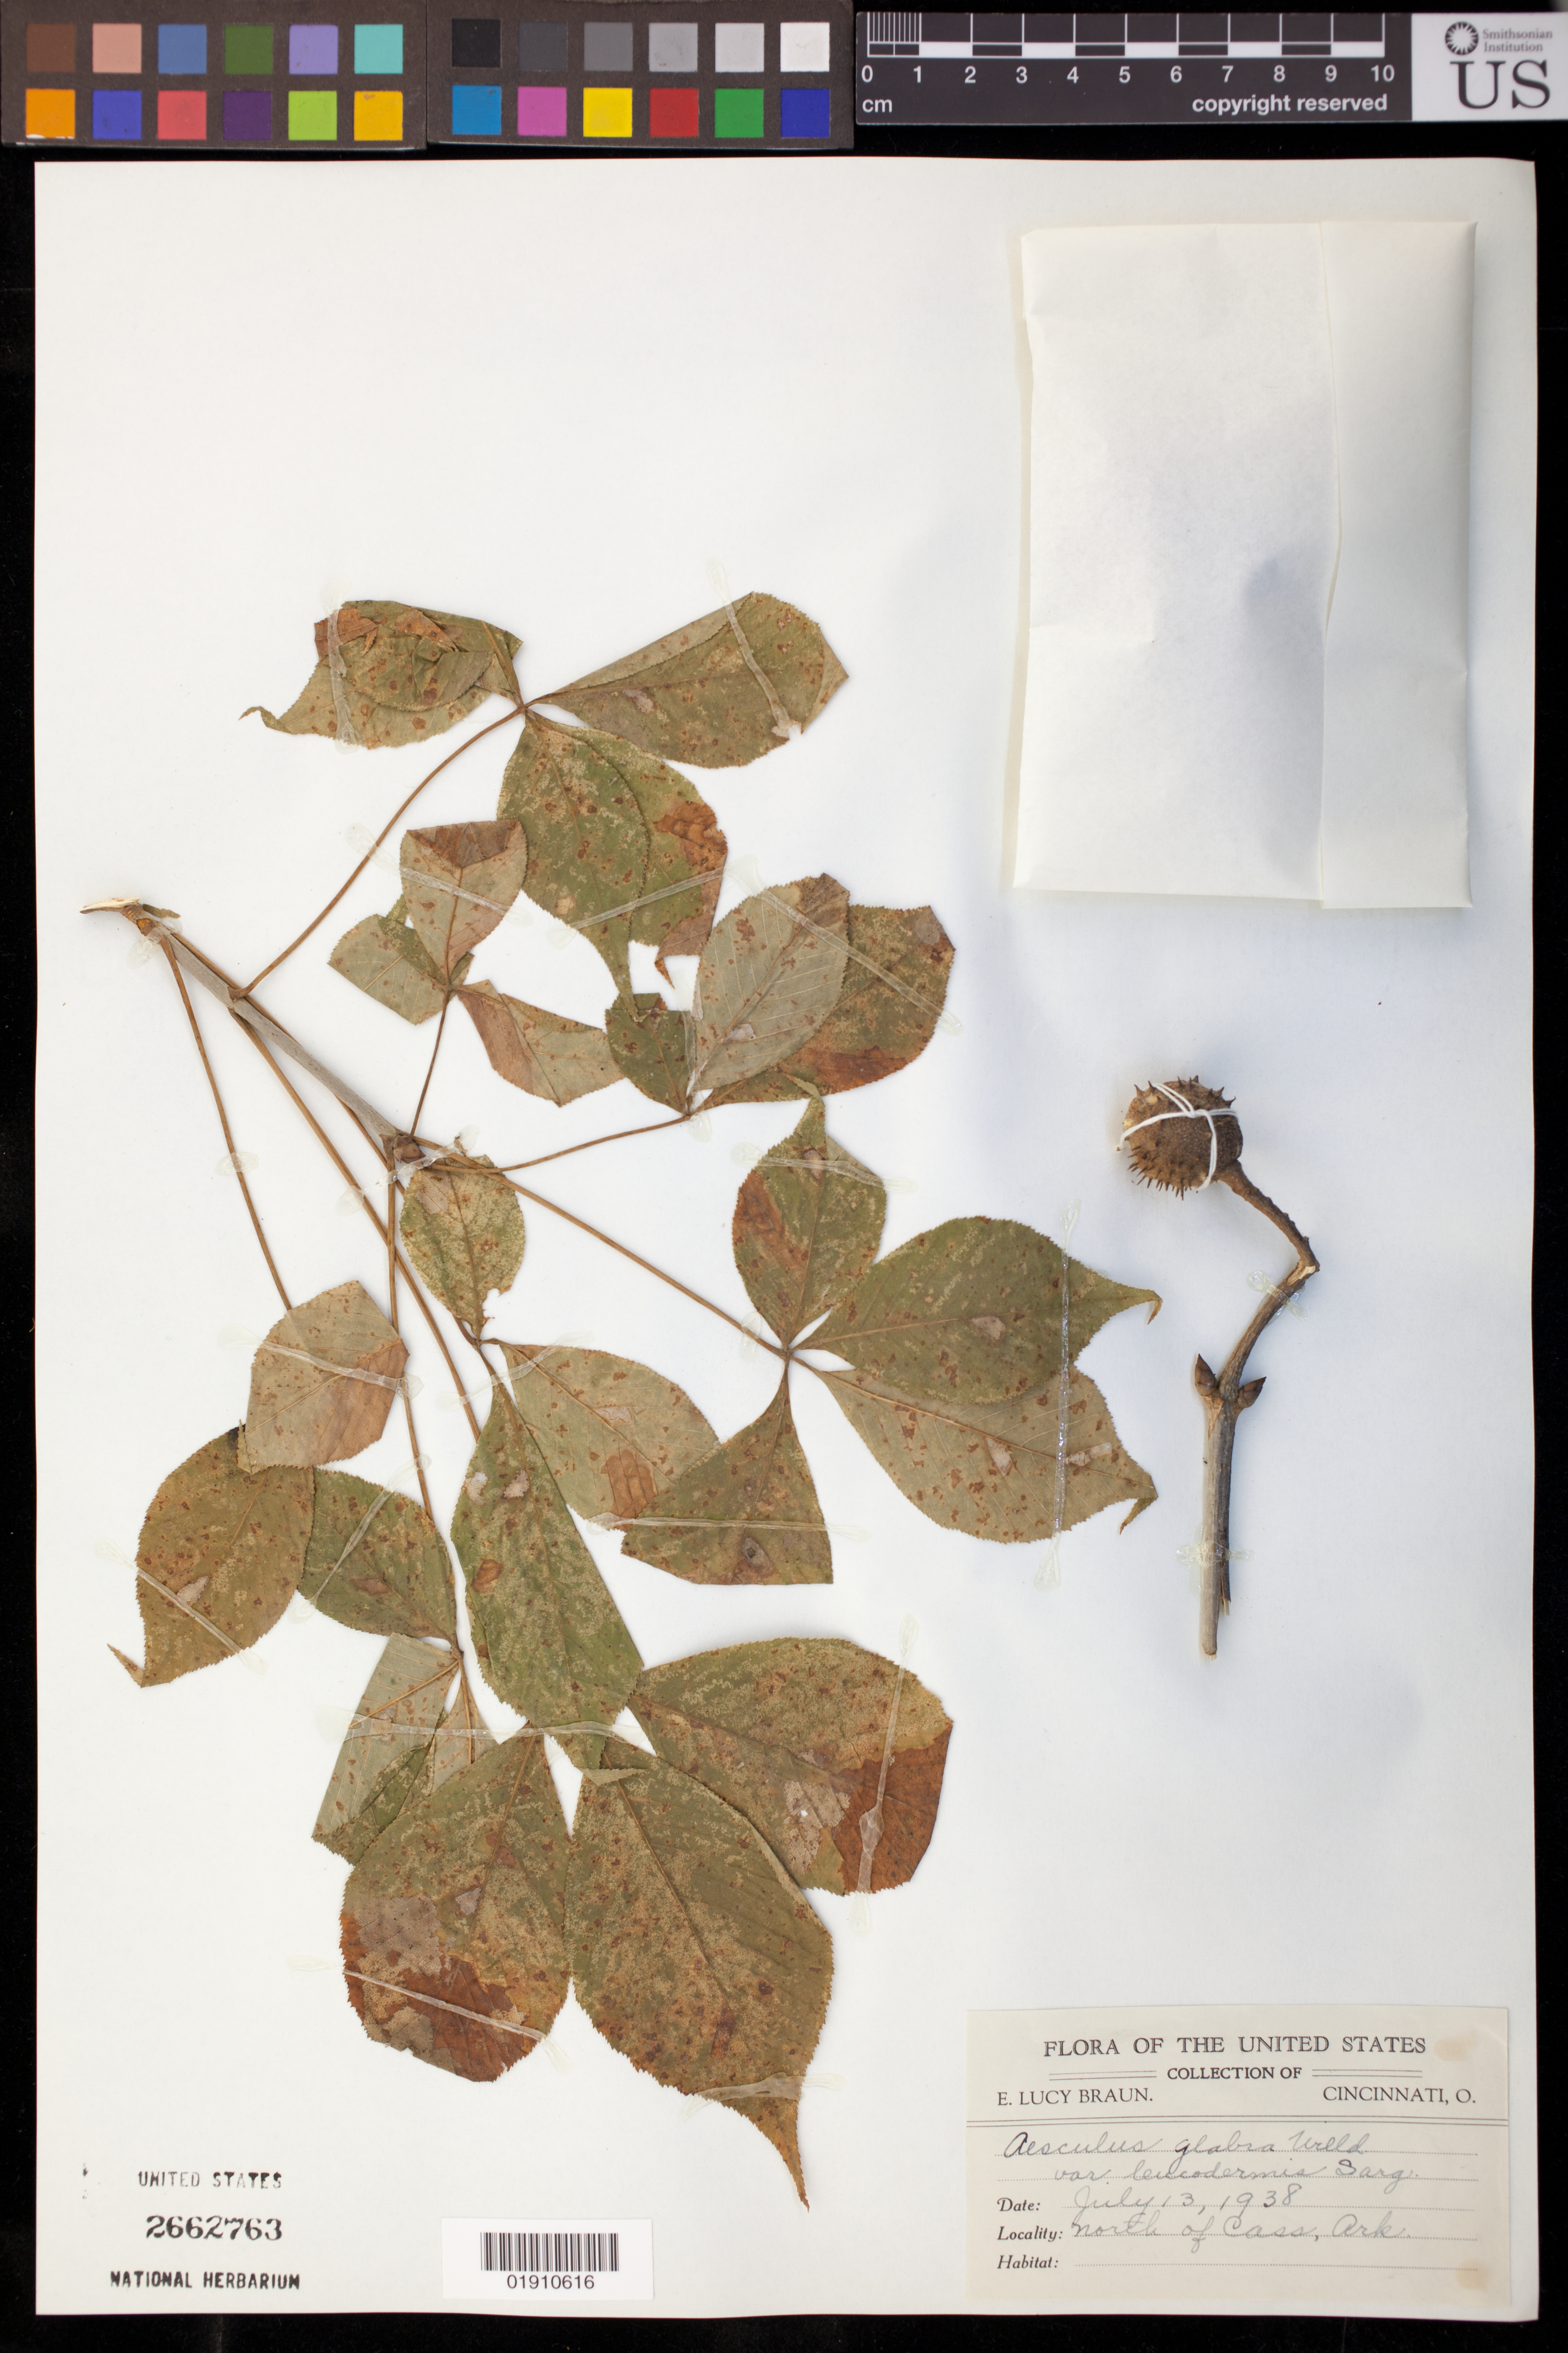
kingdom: Plantae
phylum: Tracheophyta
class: Magnoliopsida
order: Sapindales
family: Sapindaceae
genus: Aesculus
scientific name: Aesculus glabra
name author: Willd.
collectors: E. L. Braun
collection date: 1938-07-13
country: United States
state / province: Arkansas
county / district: Franklin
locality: North of Cass, Ark.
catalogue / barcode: US 2662763